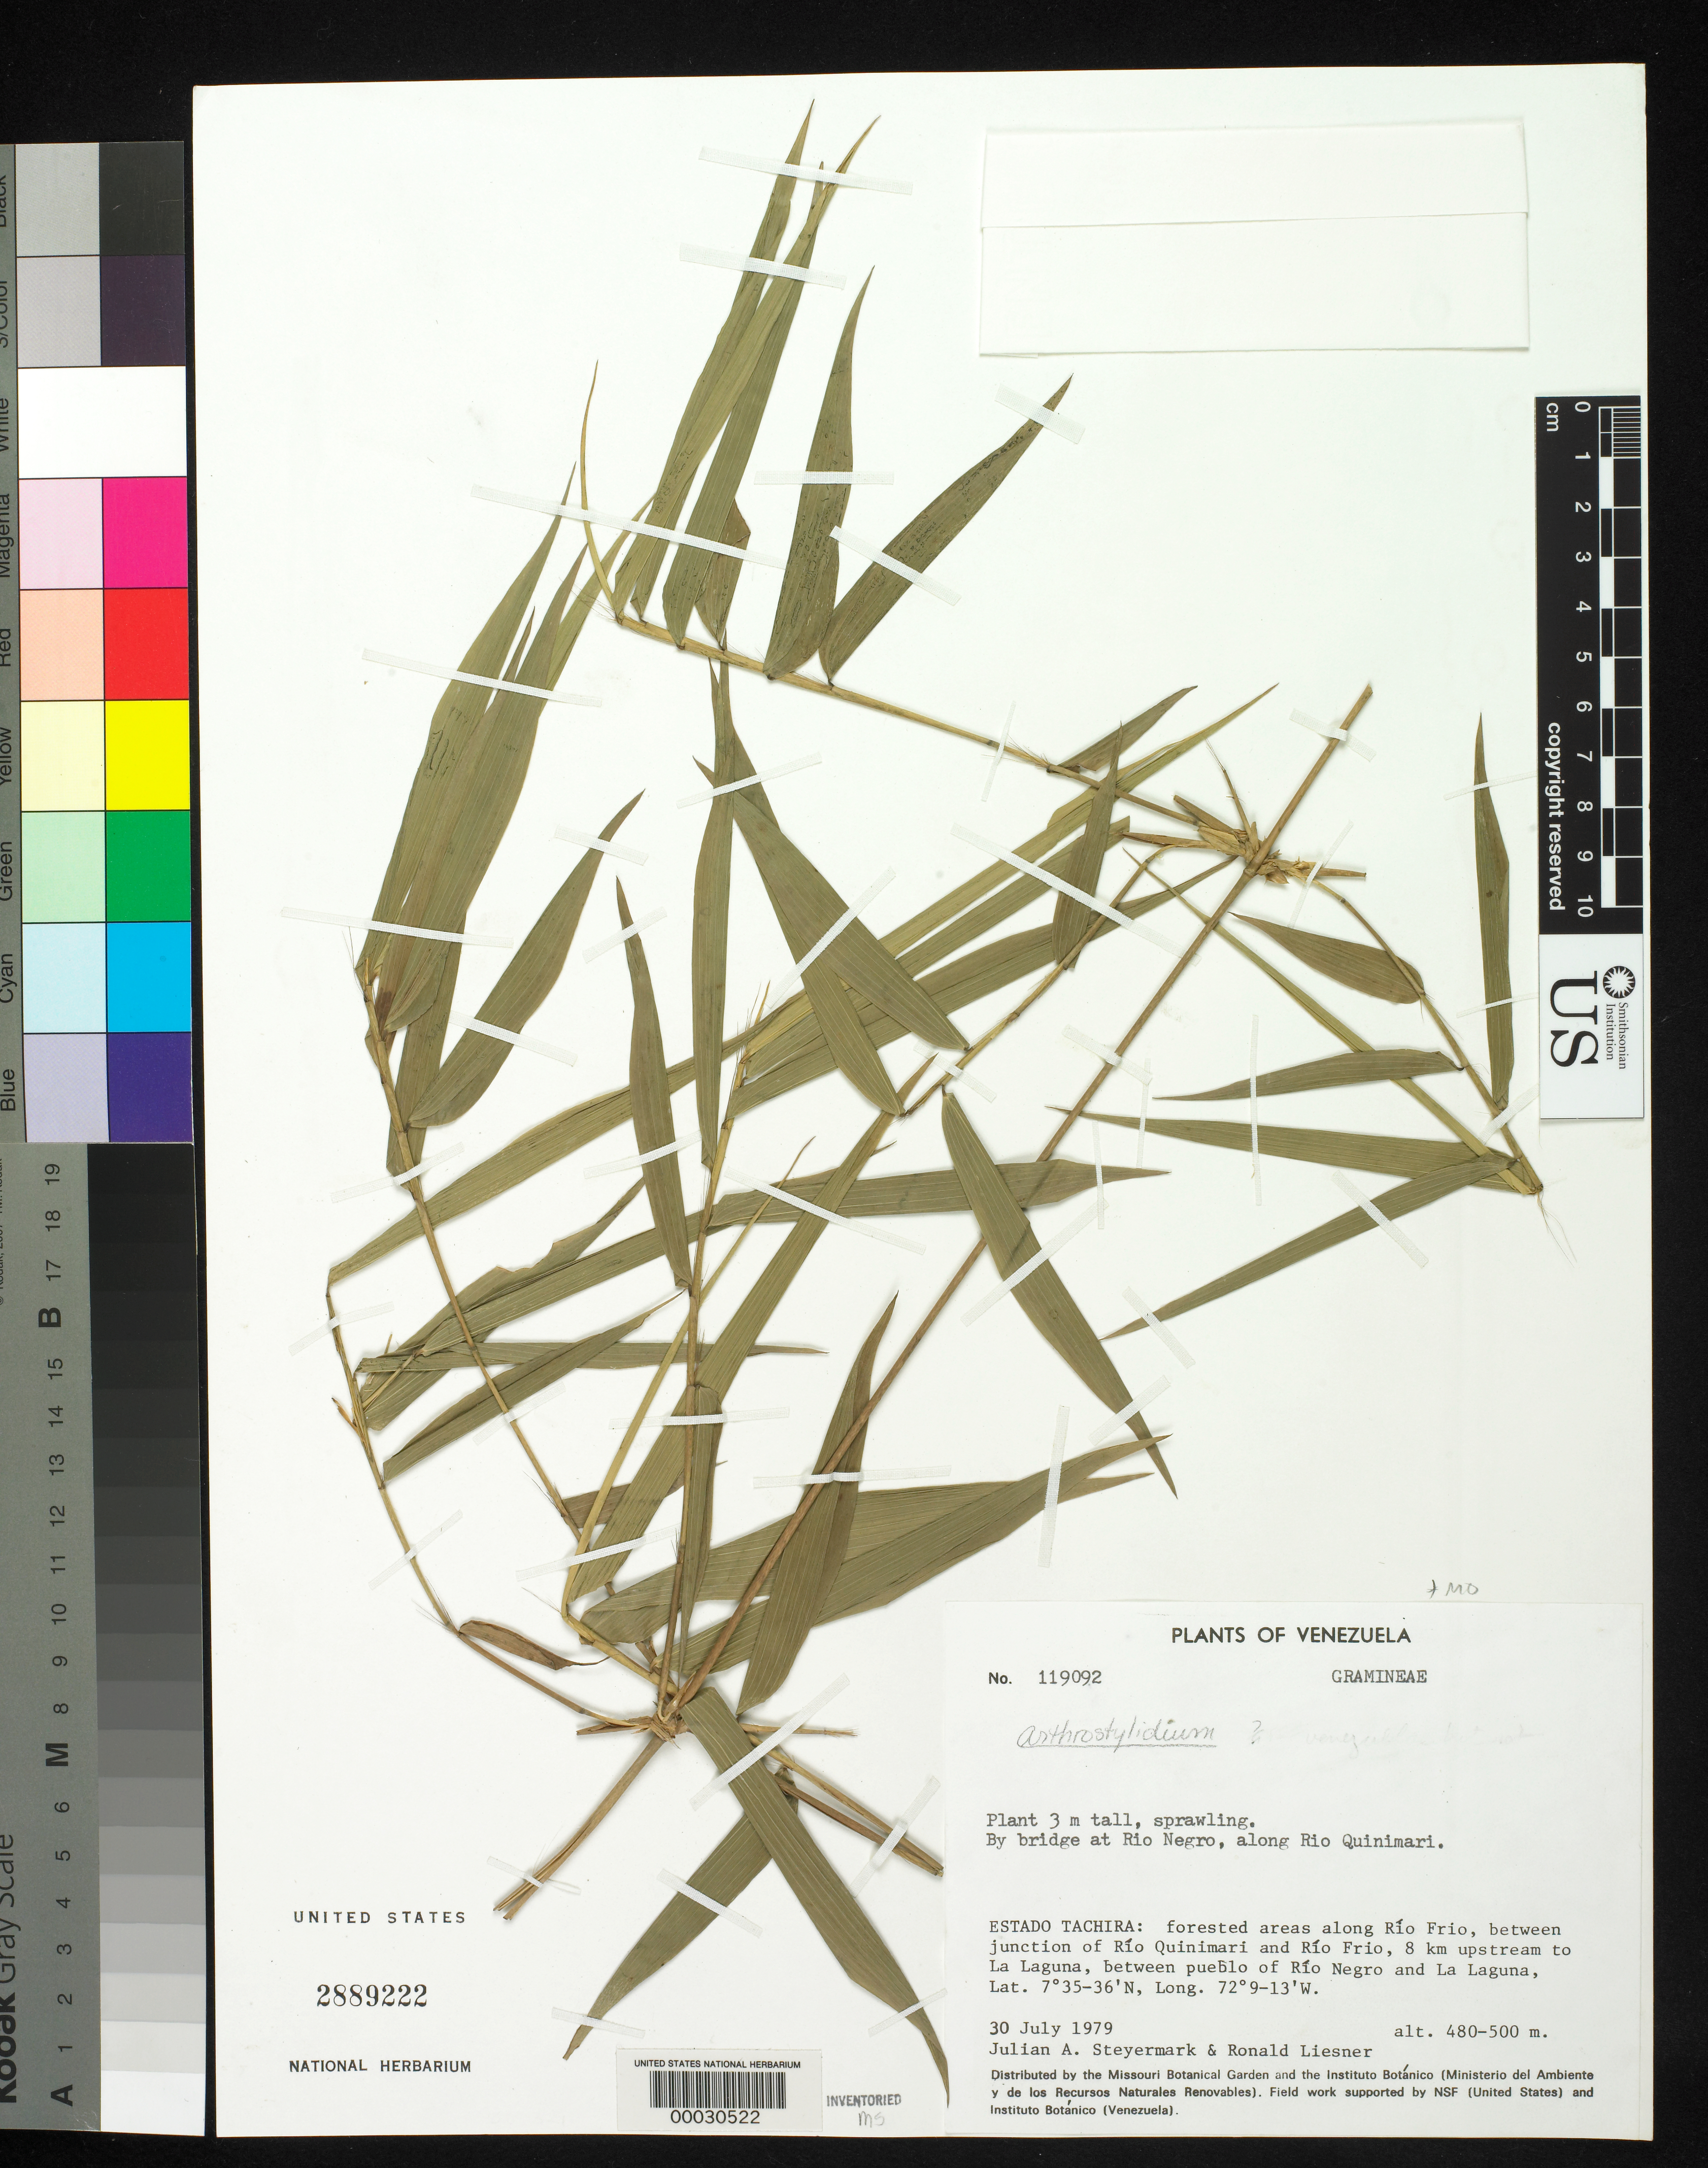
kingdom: Plantae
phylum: Tracheophyta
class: Liliopsida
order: Poales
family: Poaceae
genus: Arthrostylidium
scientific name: Arthrostylidium sp.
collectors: J. Steyermark & R. L. Liesner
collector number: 119092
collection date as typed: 30 Jul 1979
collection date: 1979-07-30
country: Venezuela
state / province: Tachira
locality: Rio frio, rio quinimari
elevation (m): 480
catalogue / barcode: US 2889222